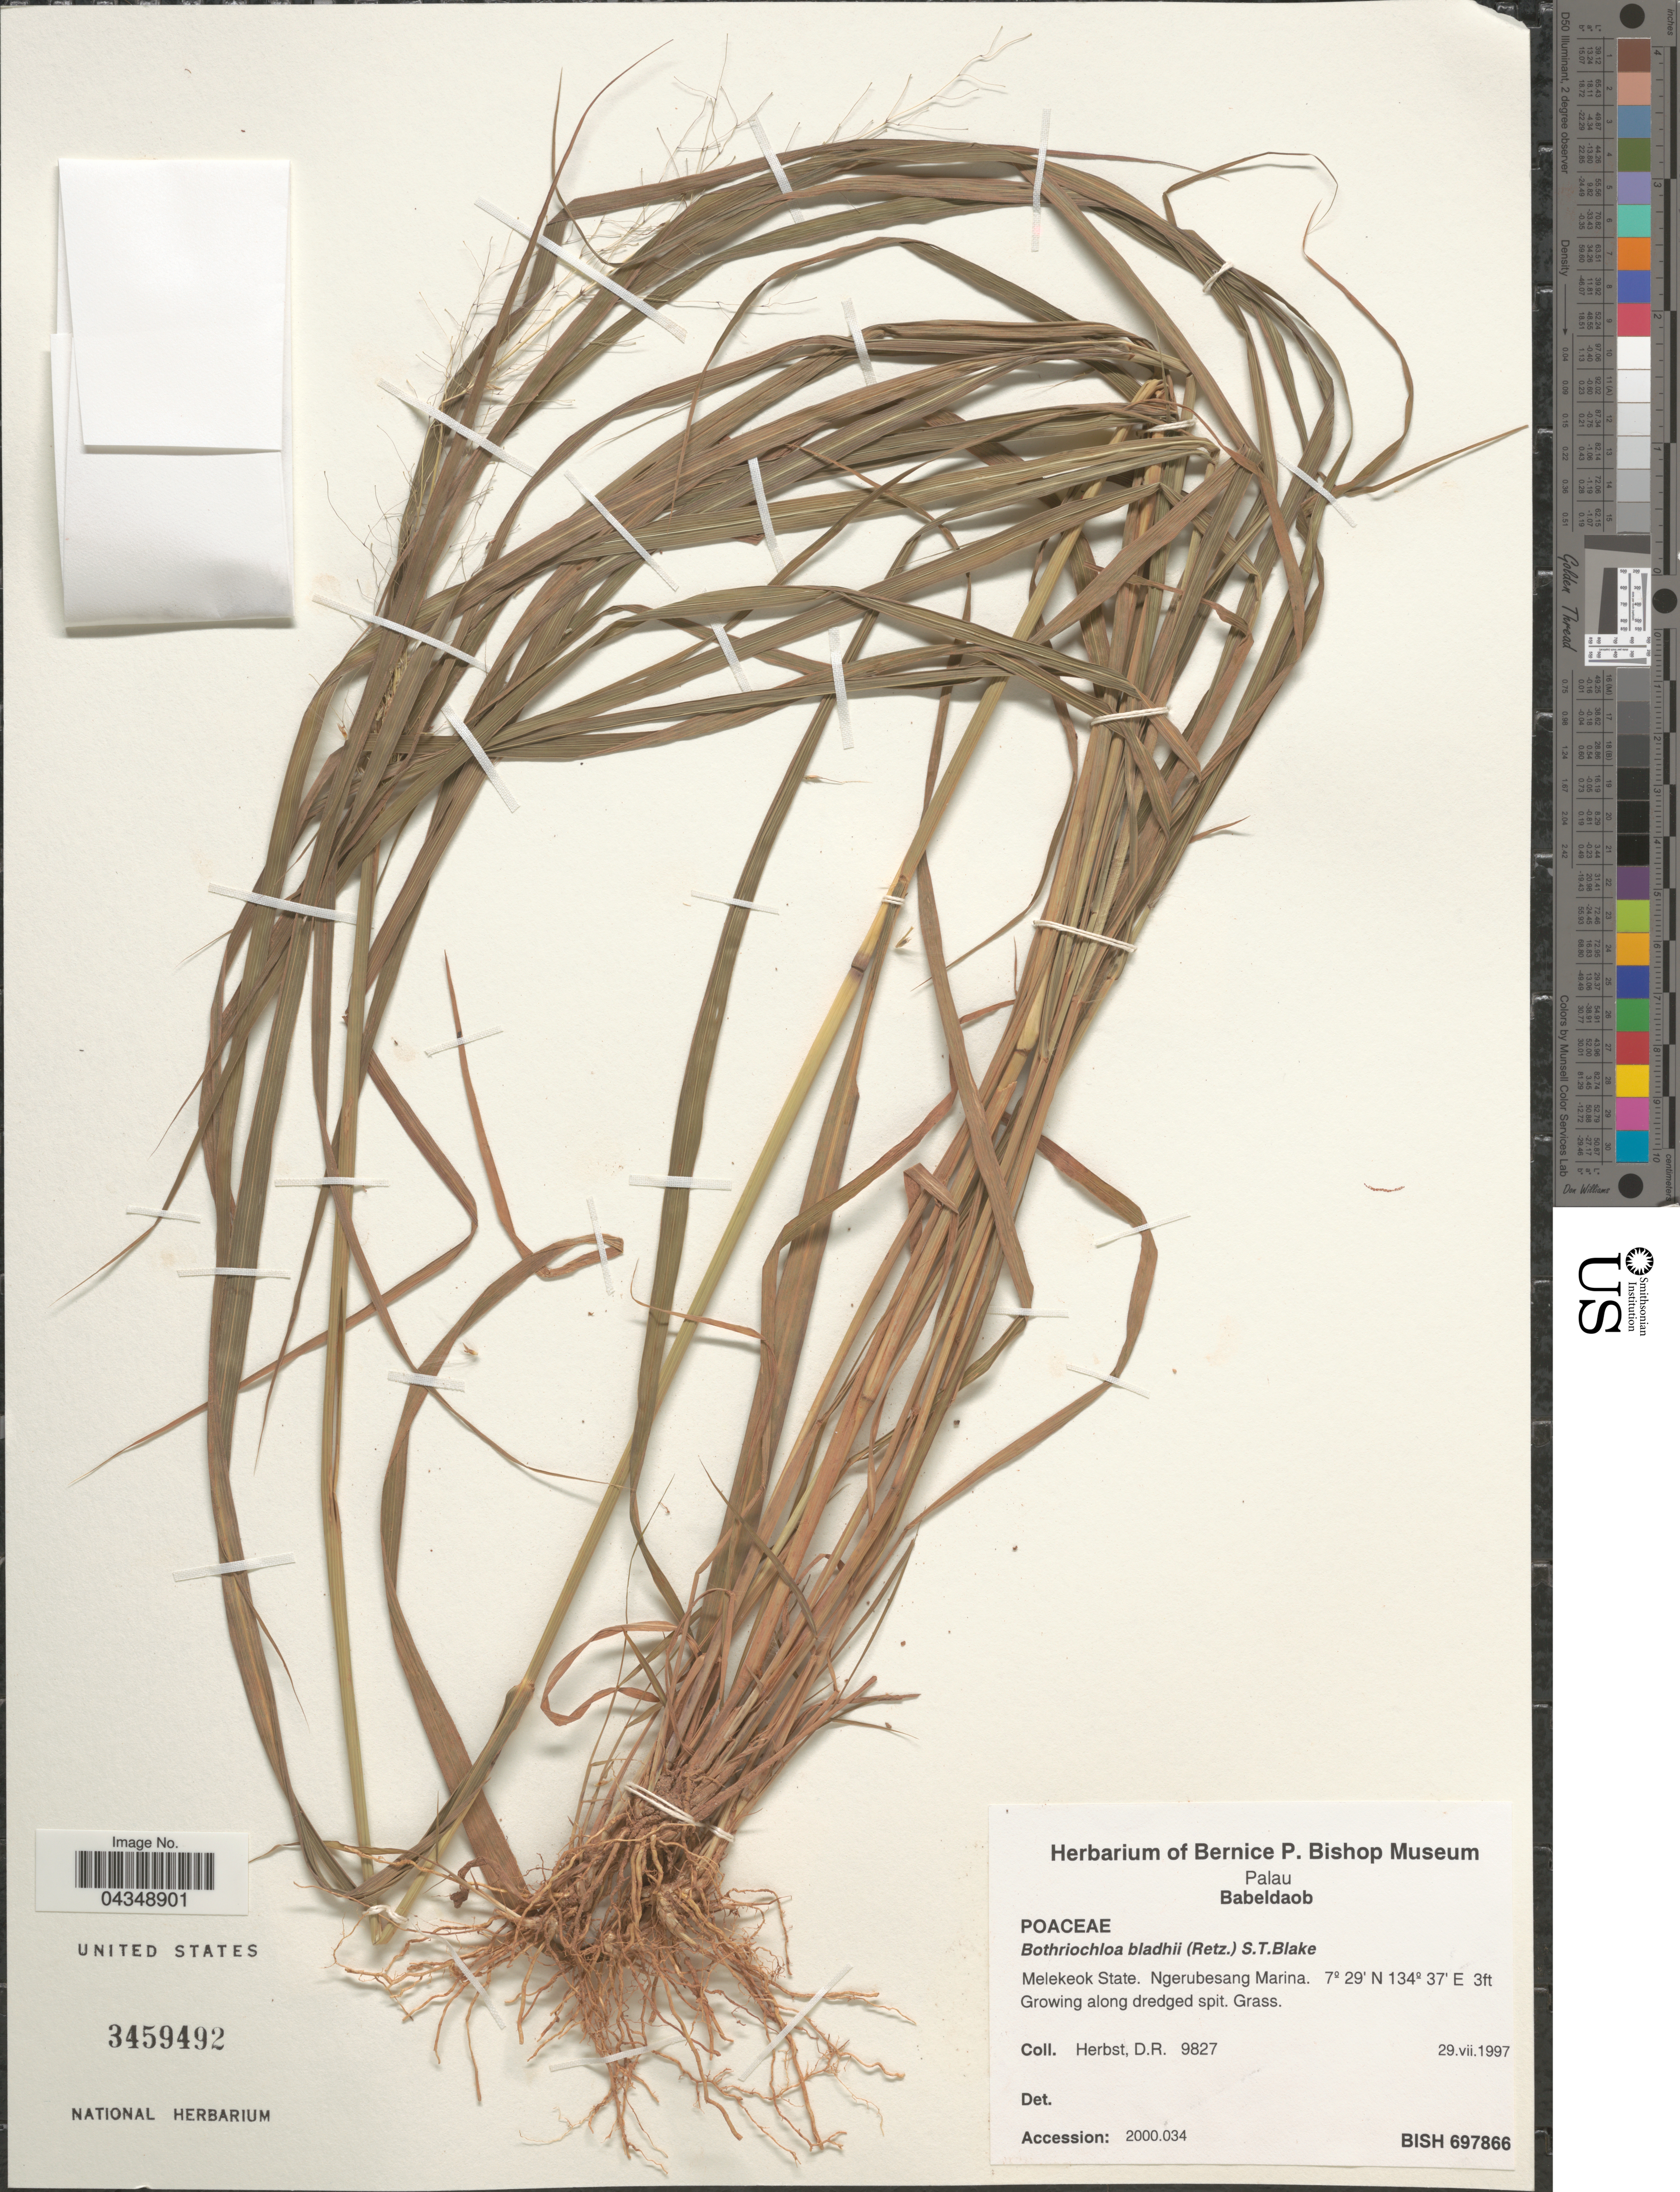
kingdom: Plantae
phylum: Tracheophyta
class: Liliopsida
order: Poales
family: Poaceae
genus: Bothriochloa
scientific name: Bothriochloa bladhii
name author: (Retz.) S.T. Blake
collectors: D. R. Herbst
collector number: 9827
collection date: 1997-07-29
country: Palau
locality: Palau. Babeldaob. Melekeok State. Ngerubesang Marina.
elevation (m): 1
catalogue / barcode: US 3459492